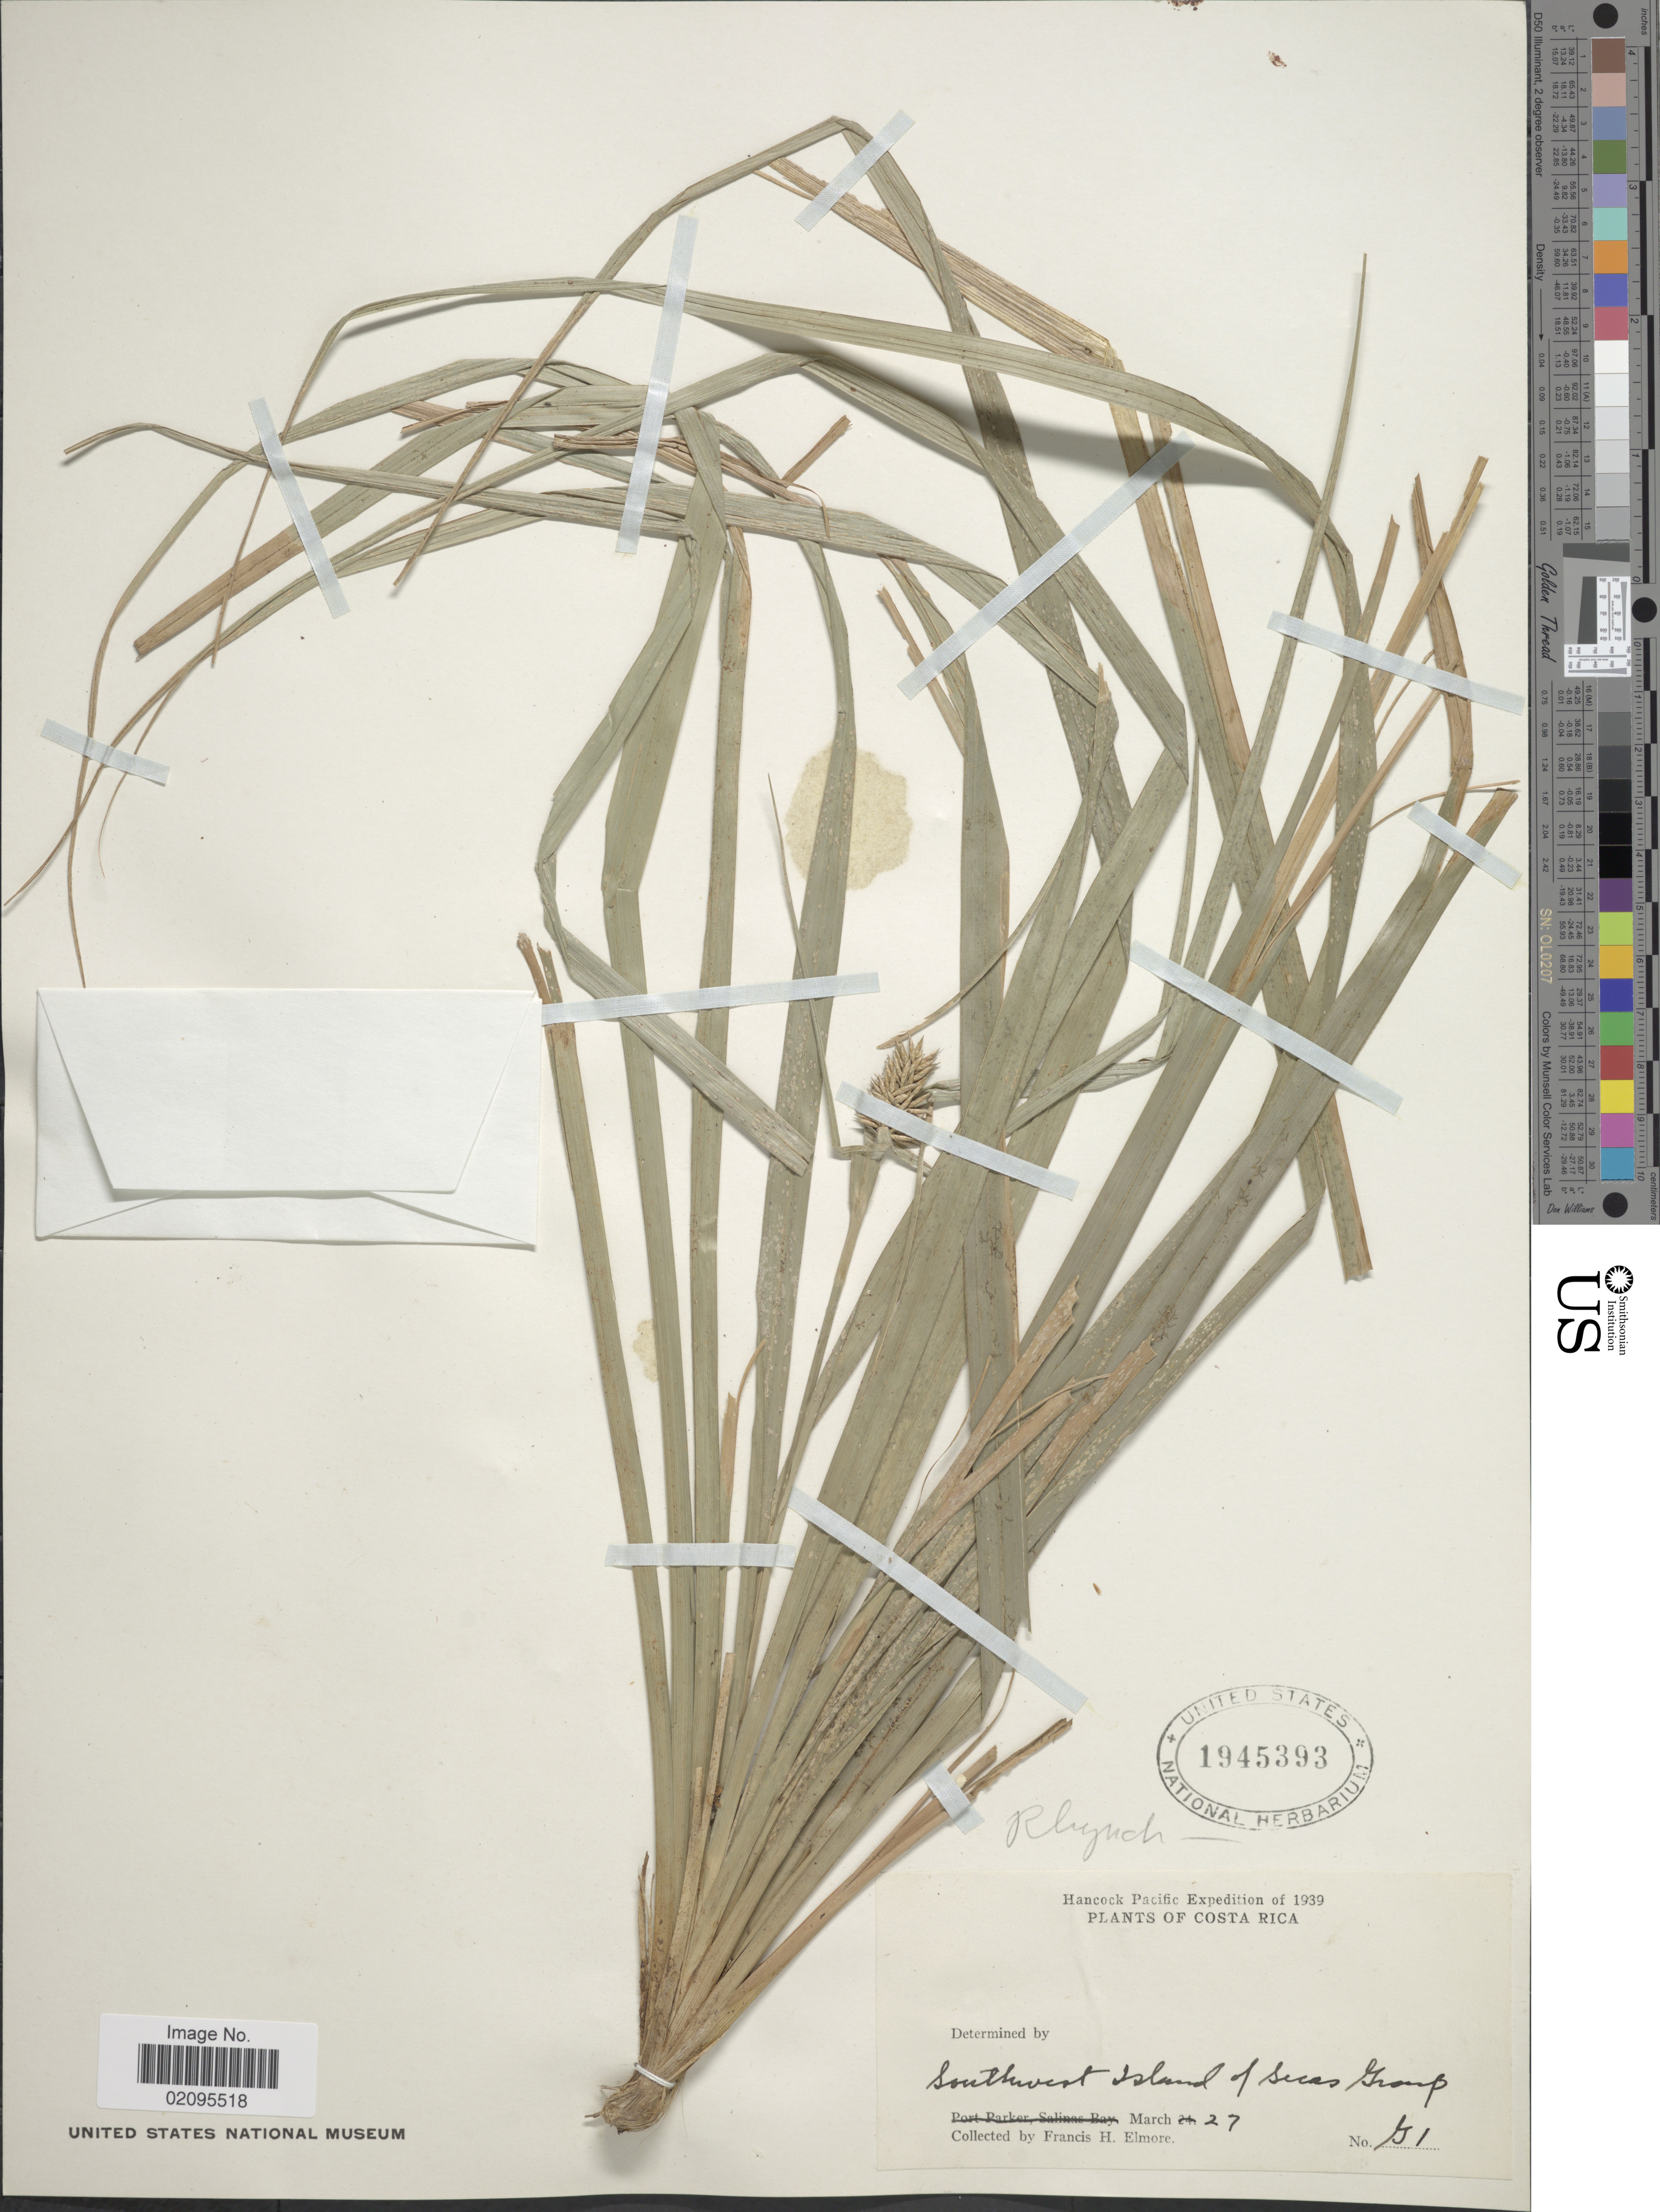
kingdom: Plantae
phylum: Tracheophyta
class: Liliopsida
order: Poales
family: Cyperaceae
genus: Rhynchospora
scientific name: Rhynchospora cephalotes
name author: (L.) Vahl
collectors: F. H. Elmore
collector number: G1*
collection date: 1939-03-27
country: Costa Rica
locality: Southwest Island of Secas Group.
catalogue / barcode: US 1945393